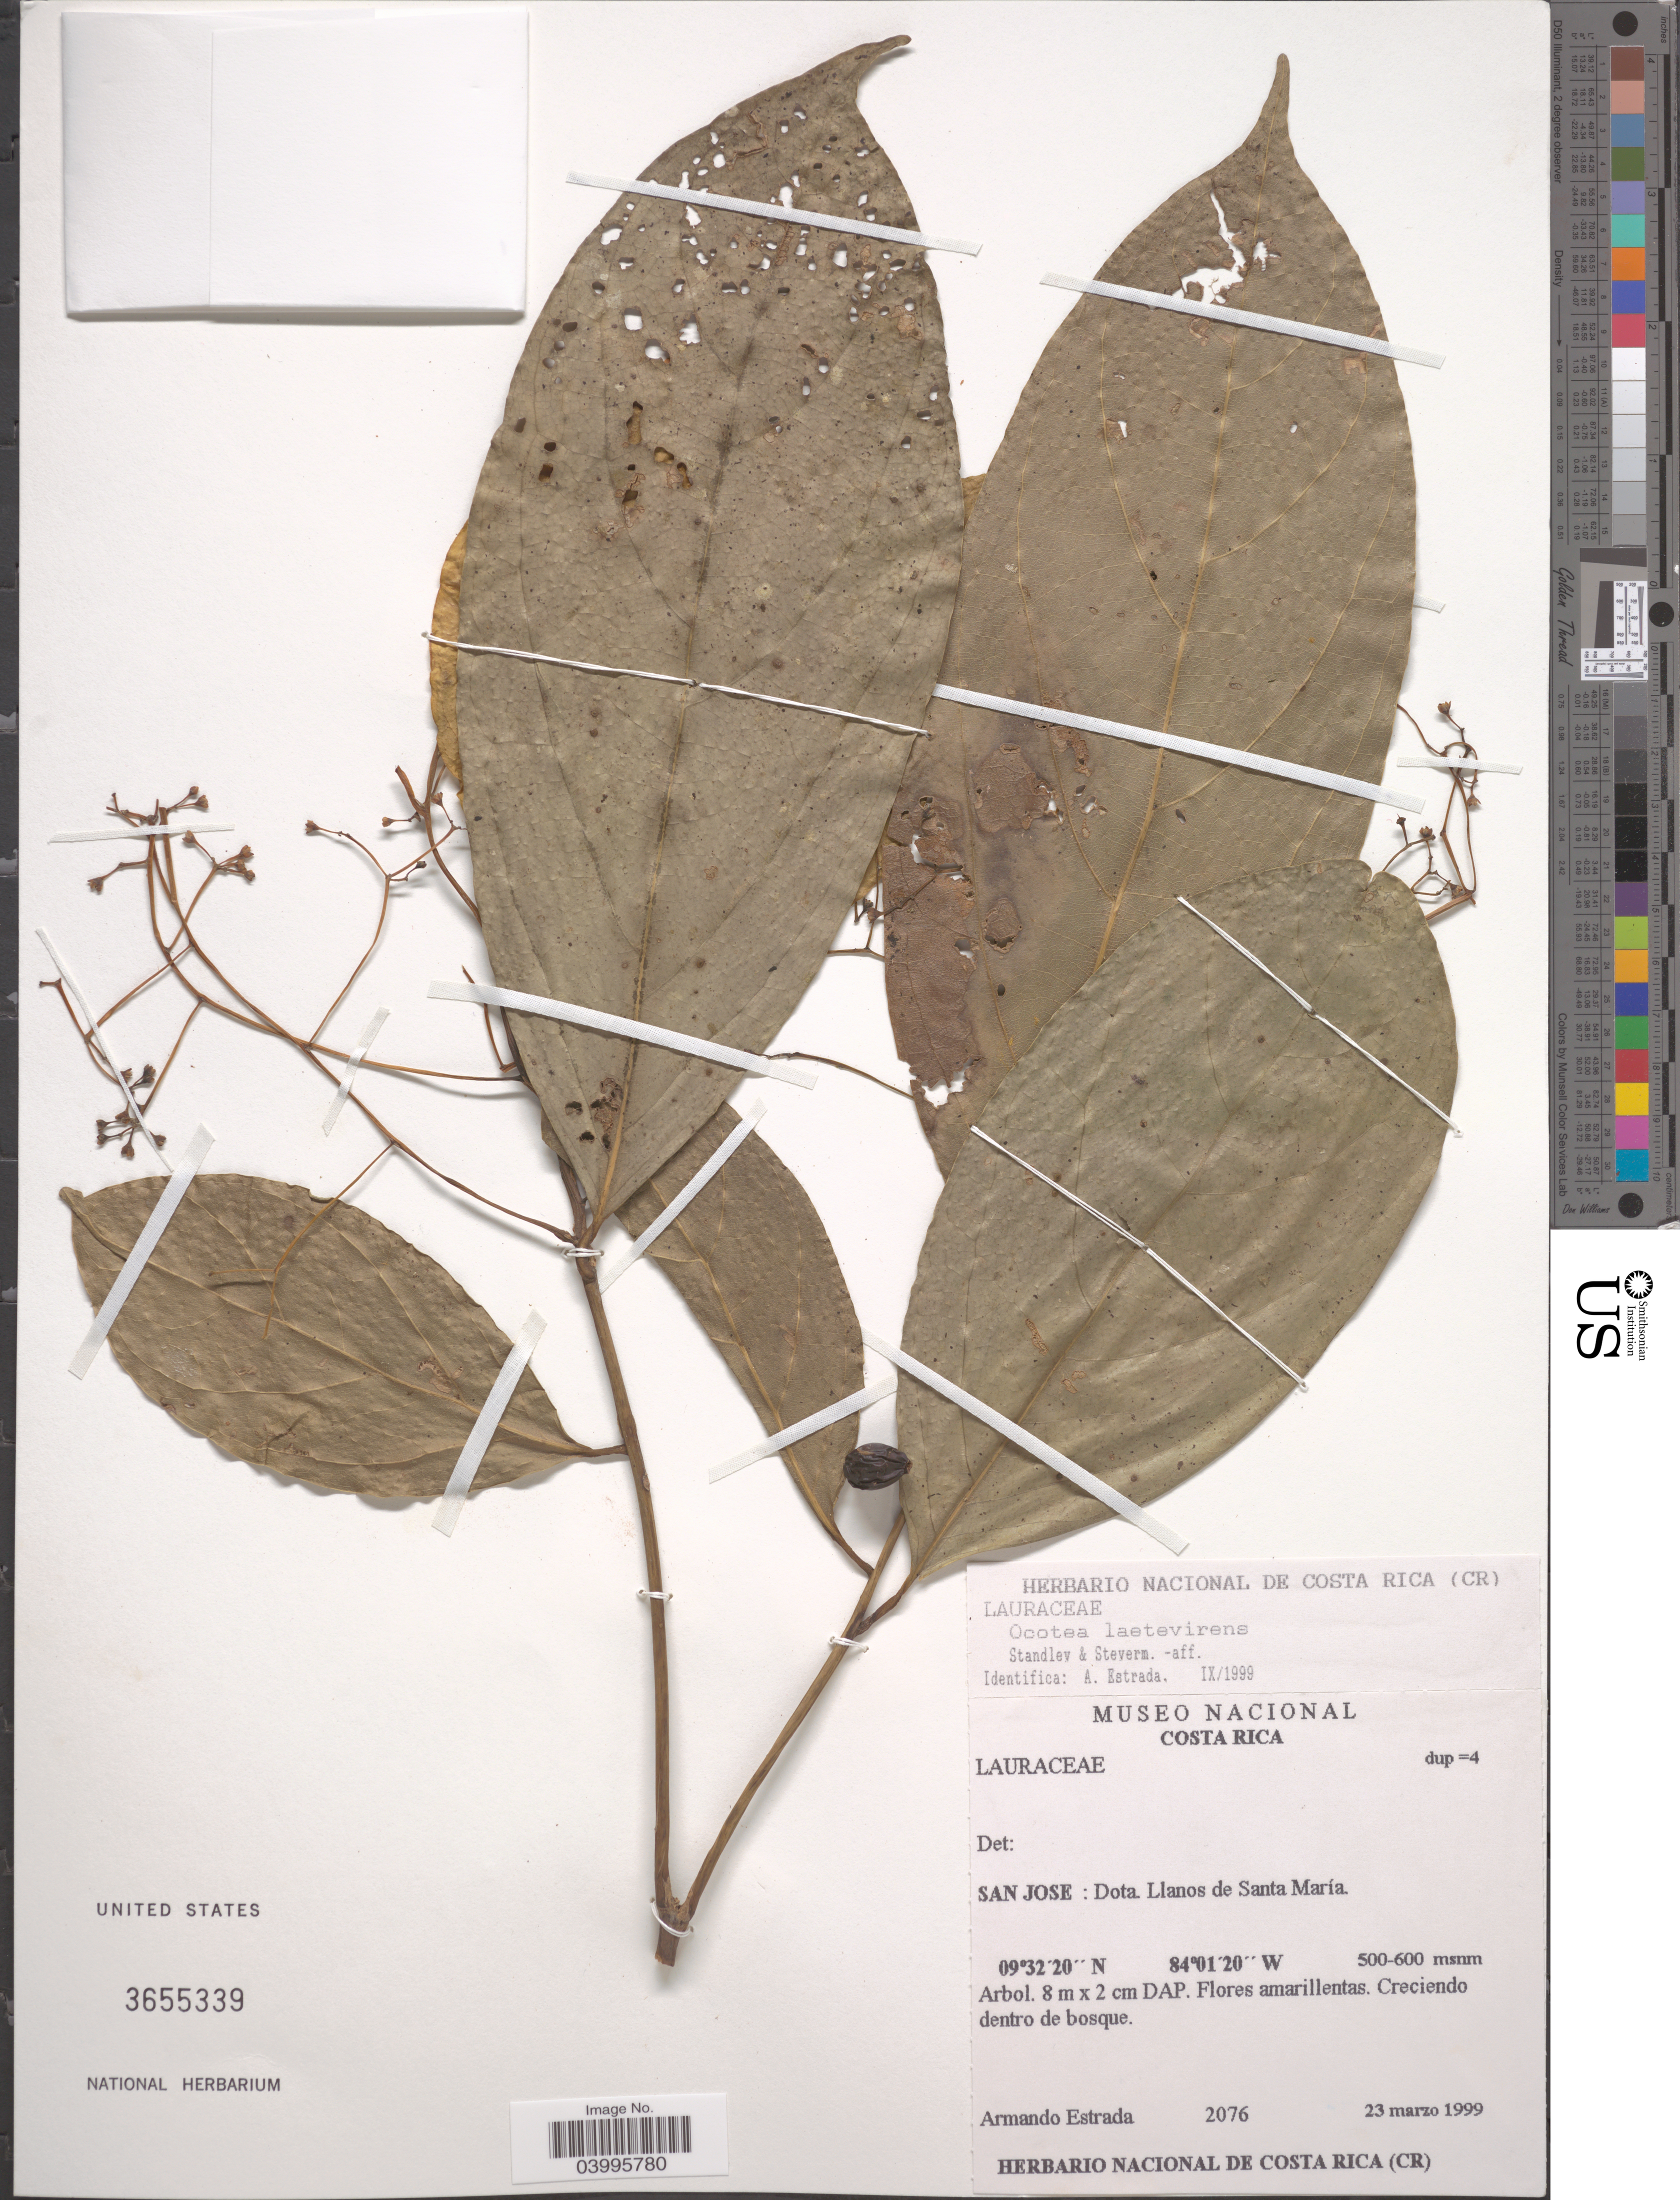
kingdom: Plantae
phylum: Tracheophyta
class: Magnoliopsida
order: Laurales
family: Lauraceae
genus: Ocotea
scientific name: Ocotea laetevirens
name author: Standl. & Steyerm.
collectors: A. Estrada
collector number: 2076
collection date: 1999-03-23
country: Costa Rica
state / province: San José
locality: Dota. Llanos de Santa María.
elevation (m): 500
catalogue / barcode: US 3655339